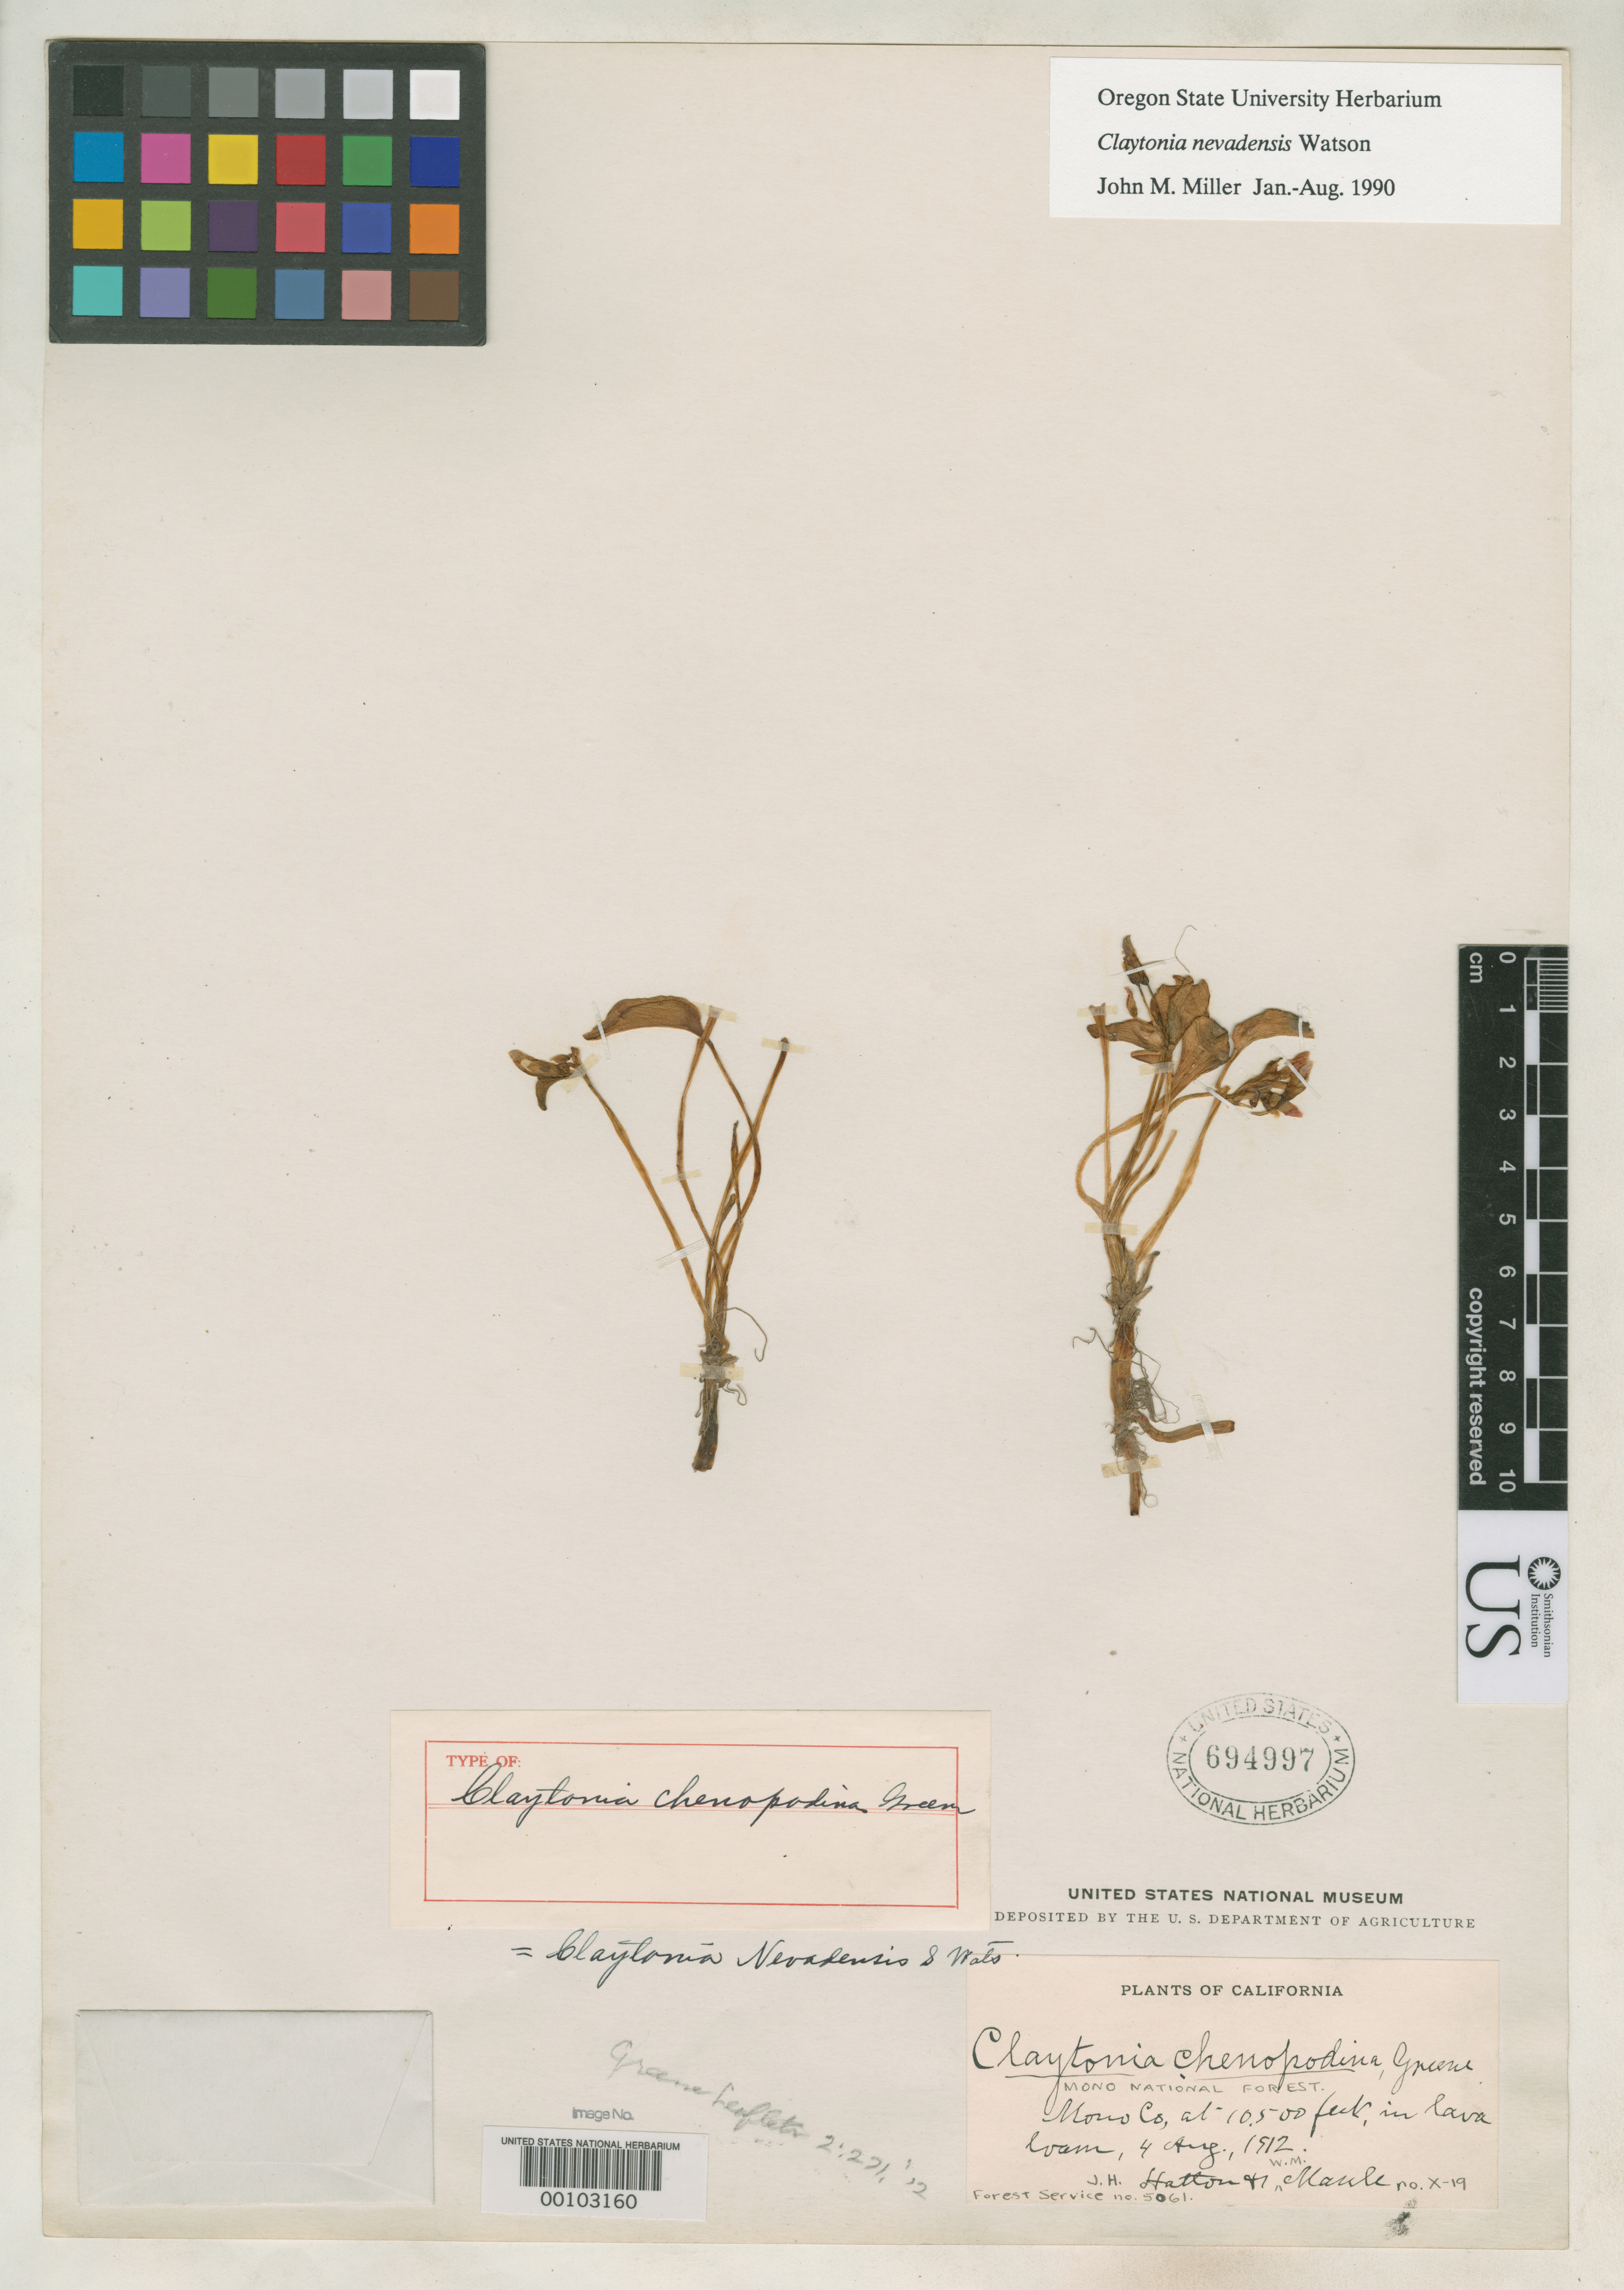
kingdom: Plantae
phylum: Tracheophyta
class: Magnoliopsida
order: Caryophyllales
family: Montiaceae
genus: Claytonia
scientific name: Claytonia chenopodina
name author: Greene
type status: Isotype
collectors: J. Hatton & W. Maule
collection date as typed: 04 Aug 1912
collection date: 1912-08-04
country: United States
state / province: California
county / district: Mono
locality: Mono National Park.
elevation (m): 3200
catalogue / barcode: US 694997